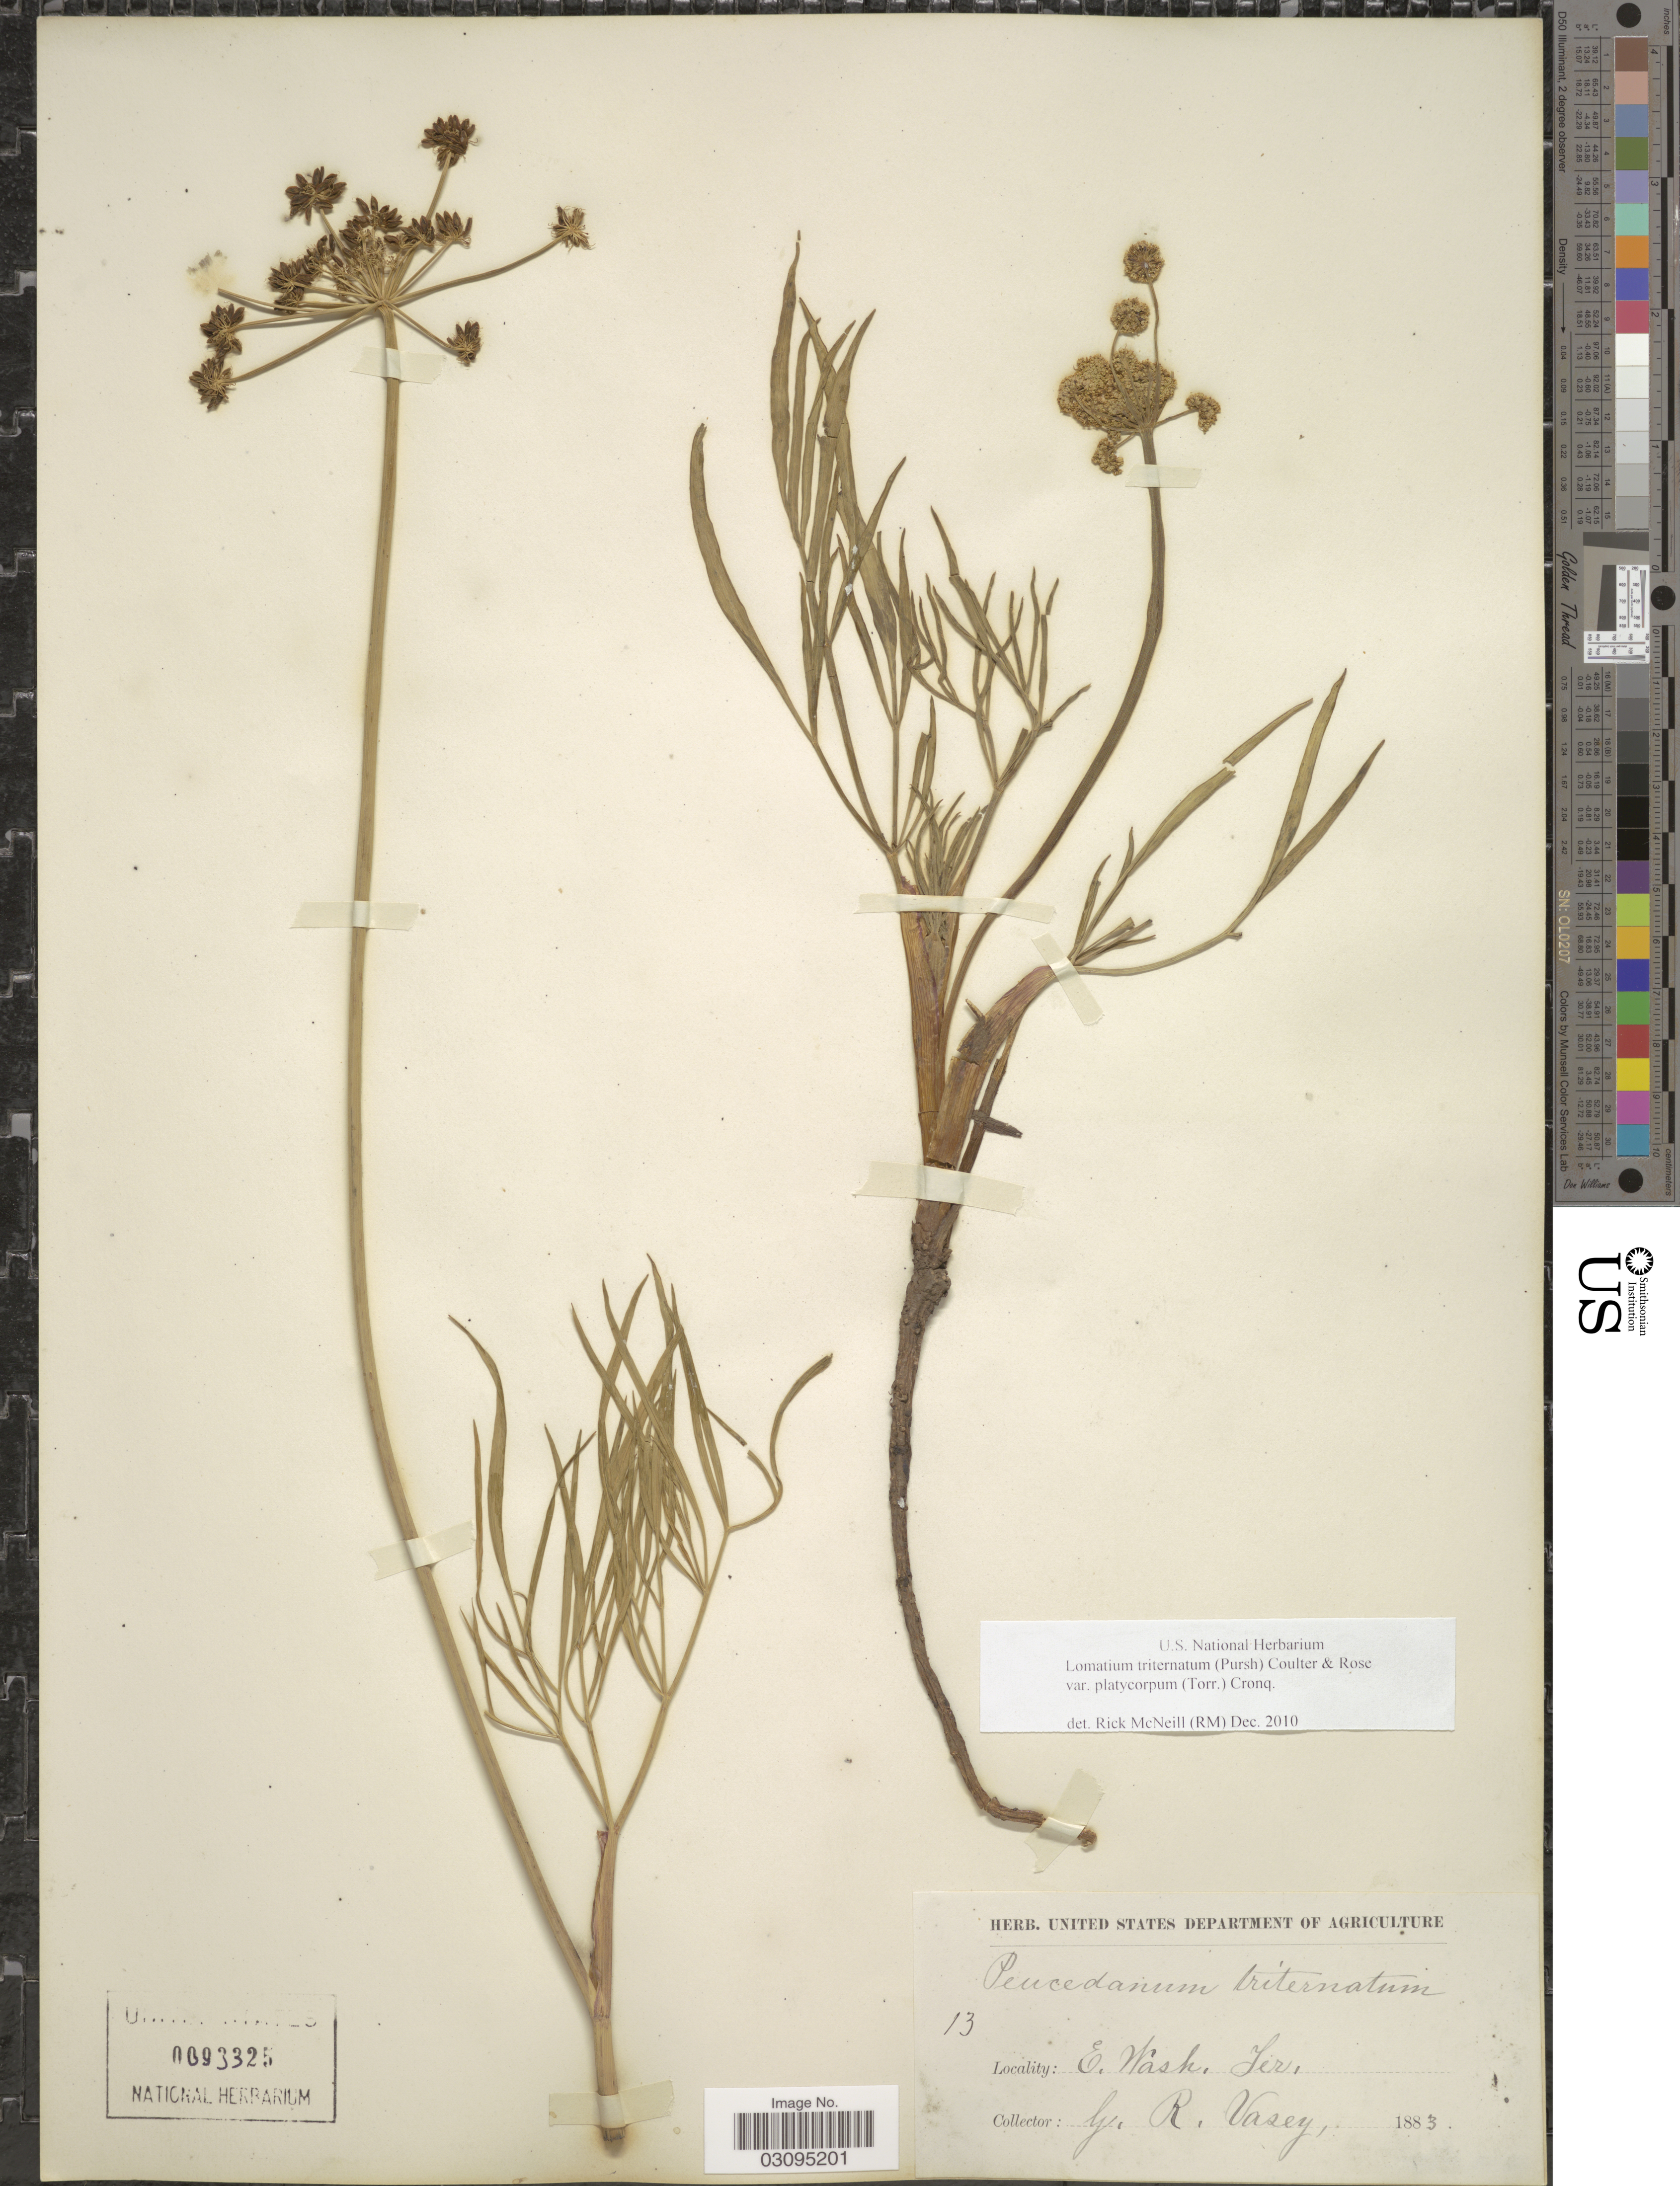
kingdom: Plantae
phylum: Tracheophyta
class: Magnoliopsida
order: Apiales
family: Apiaceae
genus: Lomatium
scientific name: Lomatium triternatum var. platycarpum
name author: (Torr.) B. Boivin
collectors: G. R. Vasey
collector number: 13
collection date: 1883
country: United States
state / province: Washington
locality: E. Wash. Ter.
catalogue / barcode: US 93325